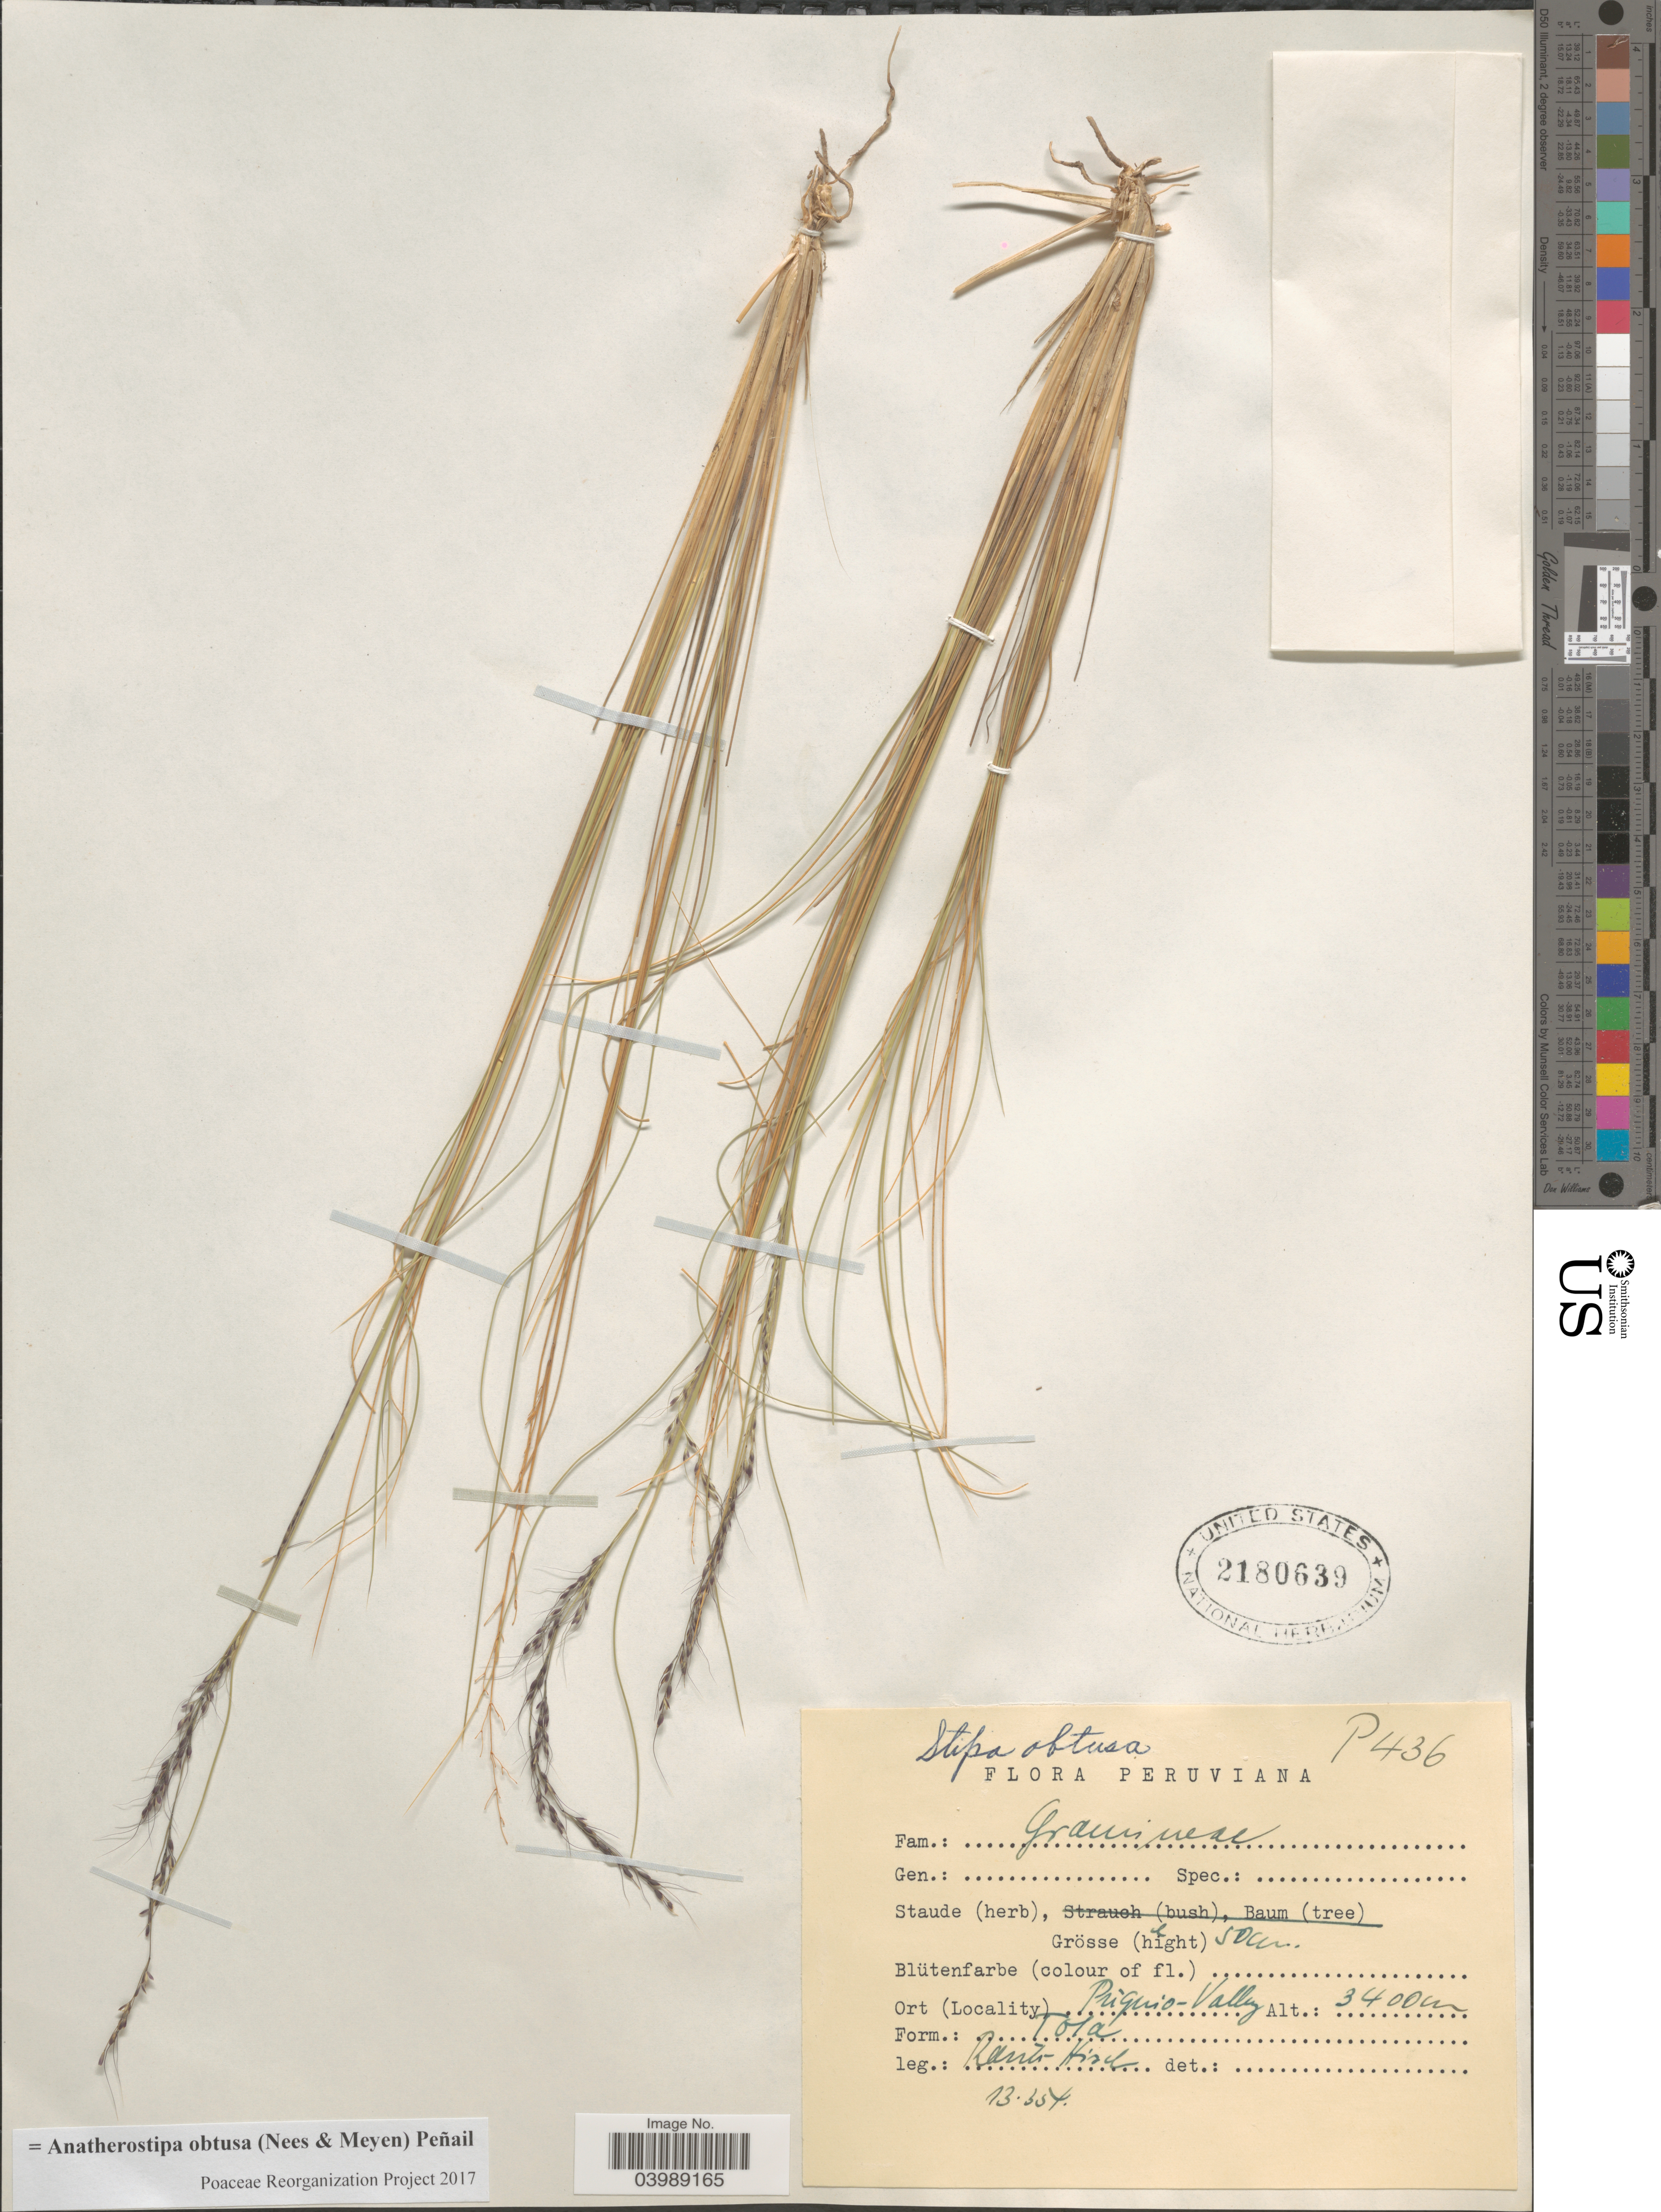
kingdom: Plantae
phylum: Tracheophyta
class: Liliopsida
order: Poales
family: Poaceae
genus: Anatherostipa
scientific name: Anatherostipa obtusa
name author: (Nees & Meyen) Peñailillo B.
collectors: W. Rauh & G. Hirsch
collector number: P436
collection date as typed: Transcribed d/m/y: 13/3/54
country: Peru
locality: Púquio-Valley.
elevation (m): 3400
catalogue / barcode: US 2180639